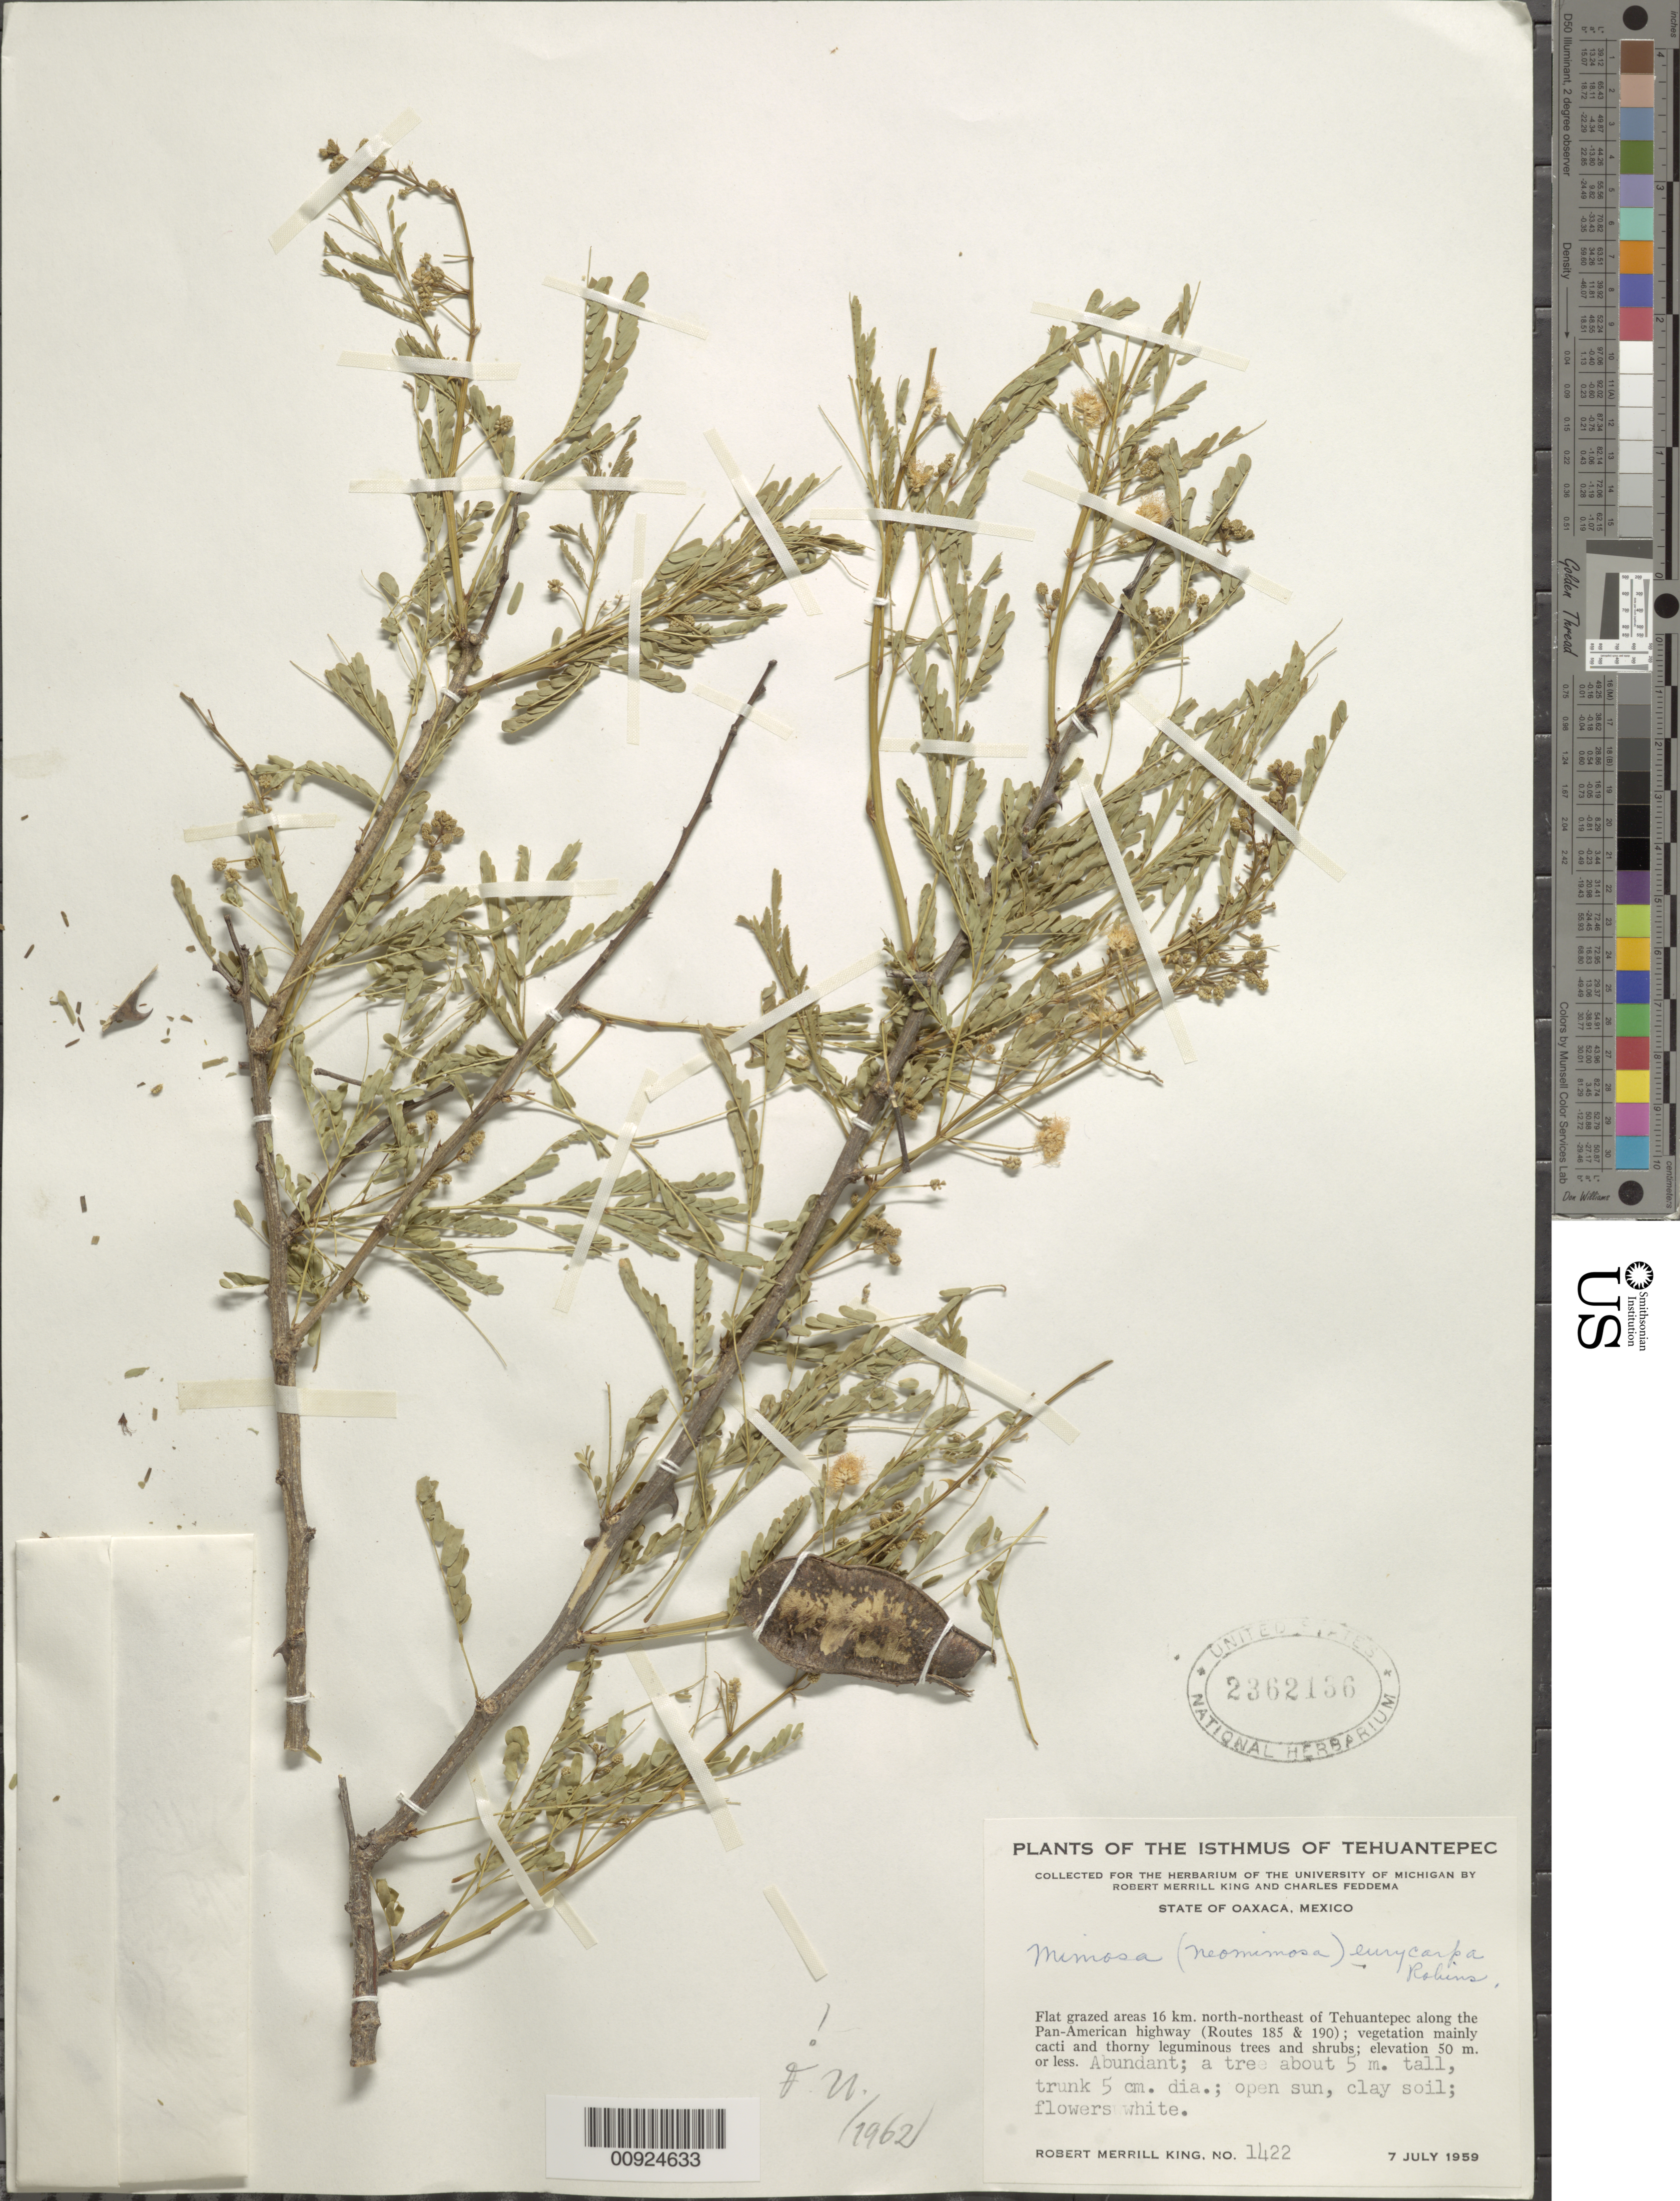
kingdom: Plantae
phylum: Tracheophyta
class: Magnoliopsida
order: Fabales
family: Fabaceae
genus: Mimosa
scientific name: Mimosa eurycarpa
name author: B.L. Rob.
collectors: R. M. King & C. Feddema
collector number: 1422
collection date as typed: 07 Jul 1959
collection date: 1959-07-07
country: Mexico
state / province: Oaxaca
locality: Flat grazed areas 16 km. north-northeast of Tehuantepec along the Pan-American highway (Routes 185 & 190).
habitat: Vegetation mainly cacti and thorny leguminous trees and shrubs. Open sun, clay soil.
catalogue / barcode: US 2362136